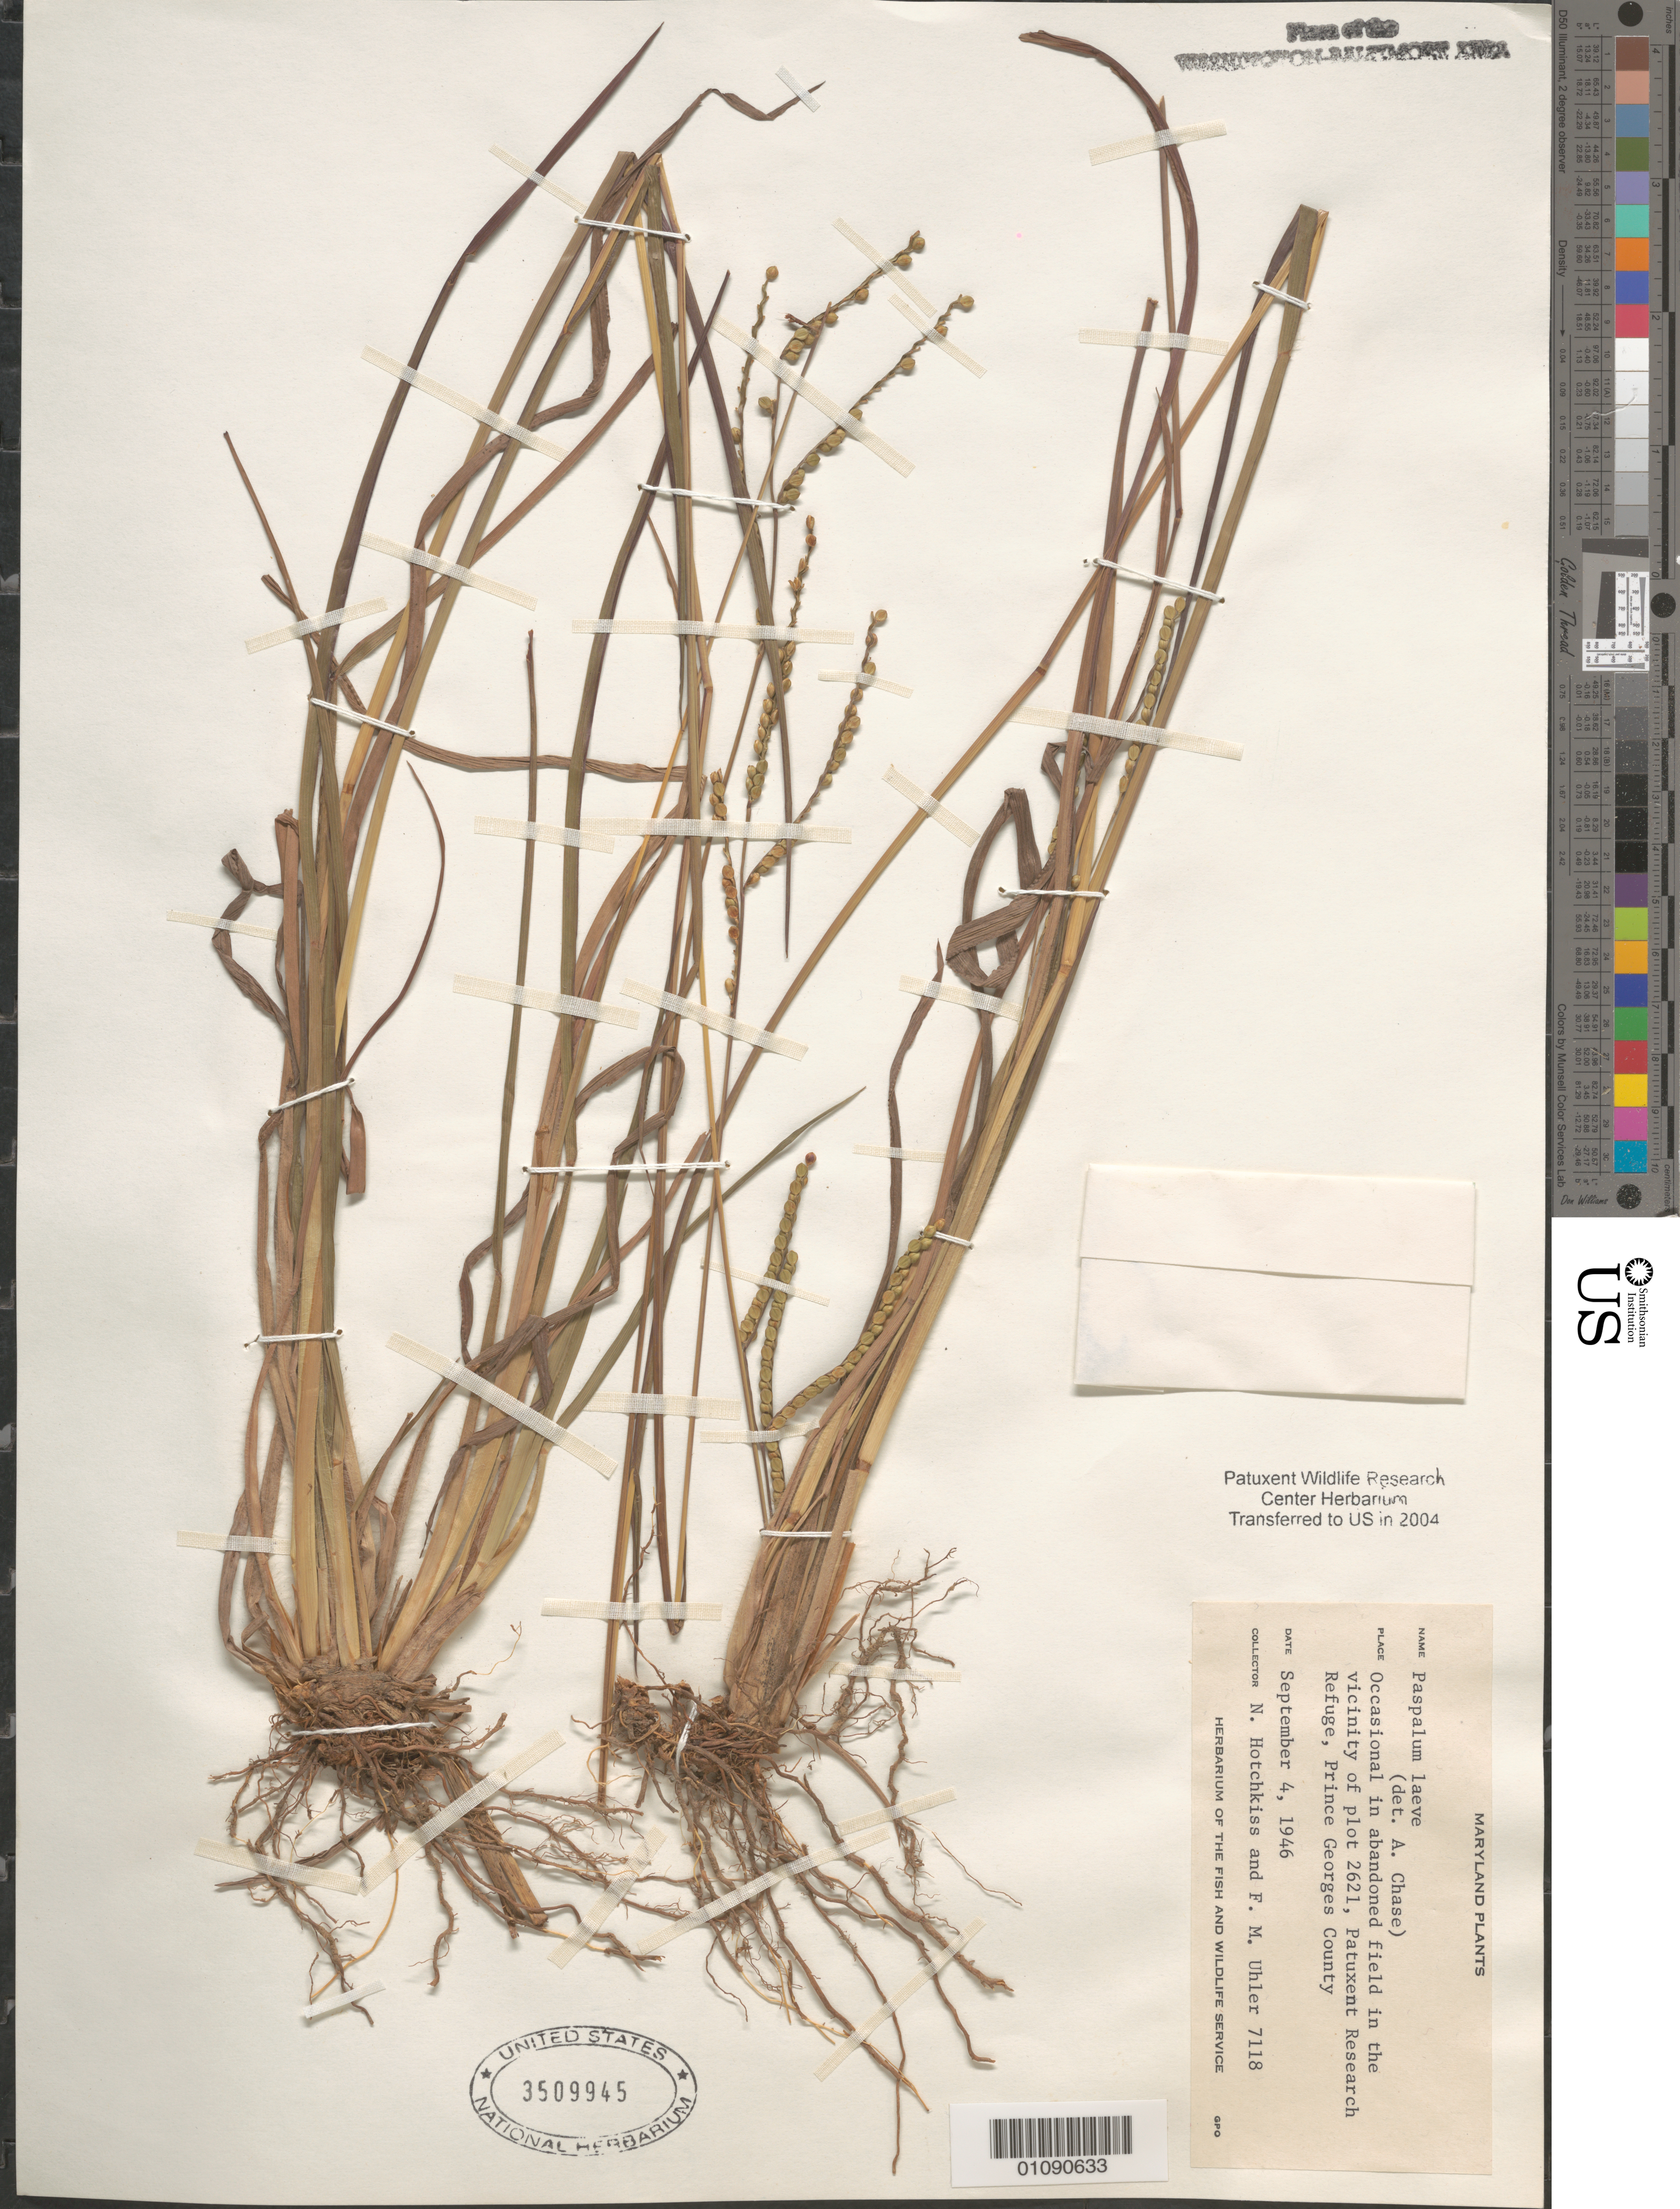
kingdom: Plantae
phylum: Tracheophyta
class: Liliopsida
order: Poales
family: Poaceae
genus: Paspalum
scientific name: Paspalum laeve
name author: Michx.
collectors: N. Hotchkiss & F. M. Uhler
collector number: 7118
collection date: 1946-09-04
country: United States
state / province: Maryland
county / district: Prince George's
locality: Patuxent Wildlife Refuge in the vicinity of plot 2621.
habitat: Occasional in abandoned field.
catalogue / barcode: US 3509945